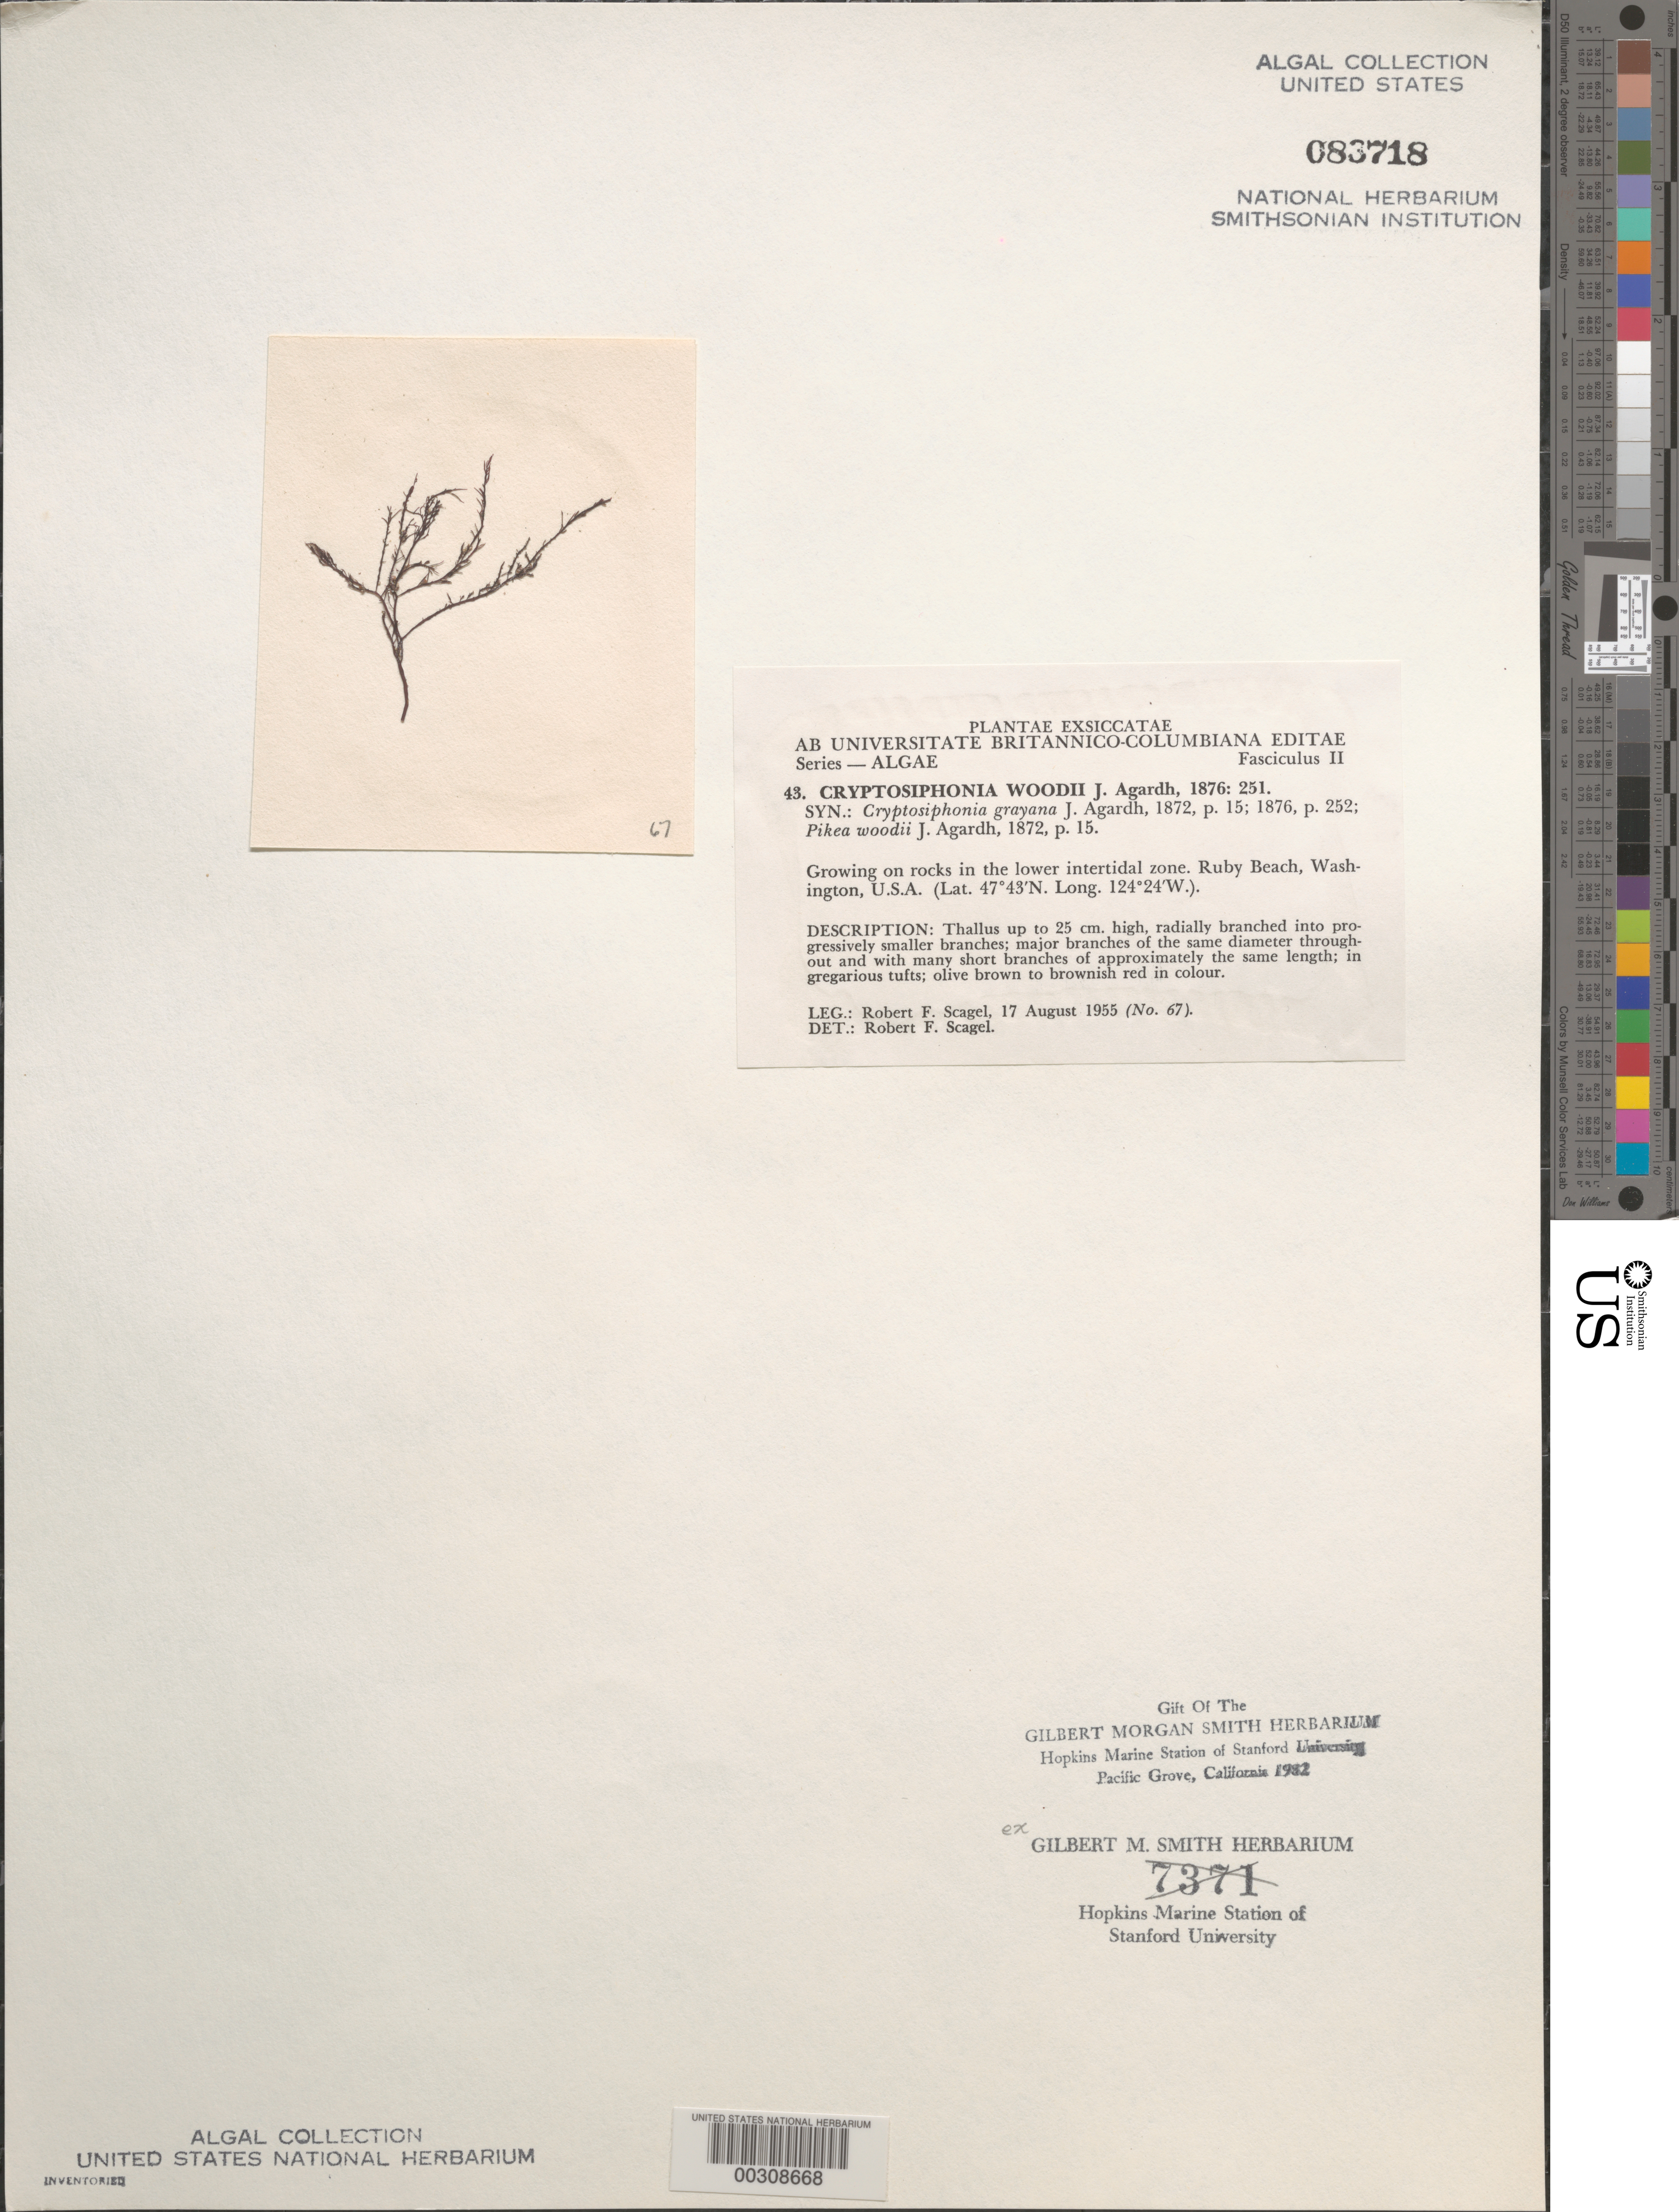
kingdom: Plantae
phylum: Rhodophyta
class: Florideophyceae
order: Gigartinales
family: Dumontiaceae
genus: Cryptosiphonia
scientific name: Cryptosiphonia woodii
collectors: R. F. Scagel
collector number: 67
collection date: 1955-08-17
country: United States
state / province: Washington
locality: On rocks in the lower intertidal zone. Ruby Beach.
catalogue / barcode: US 83718